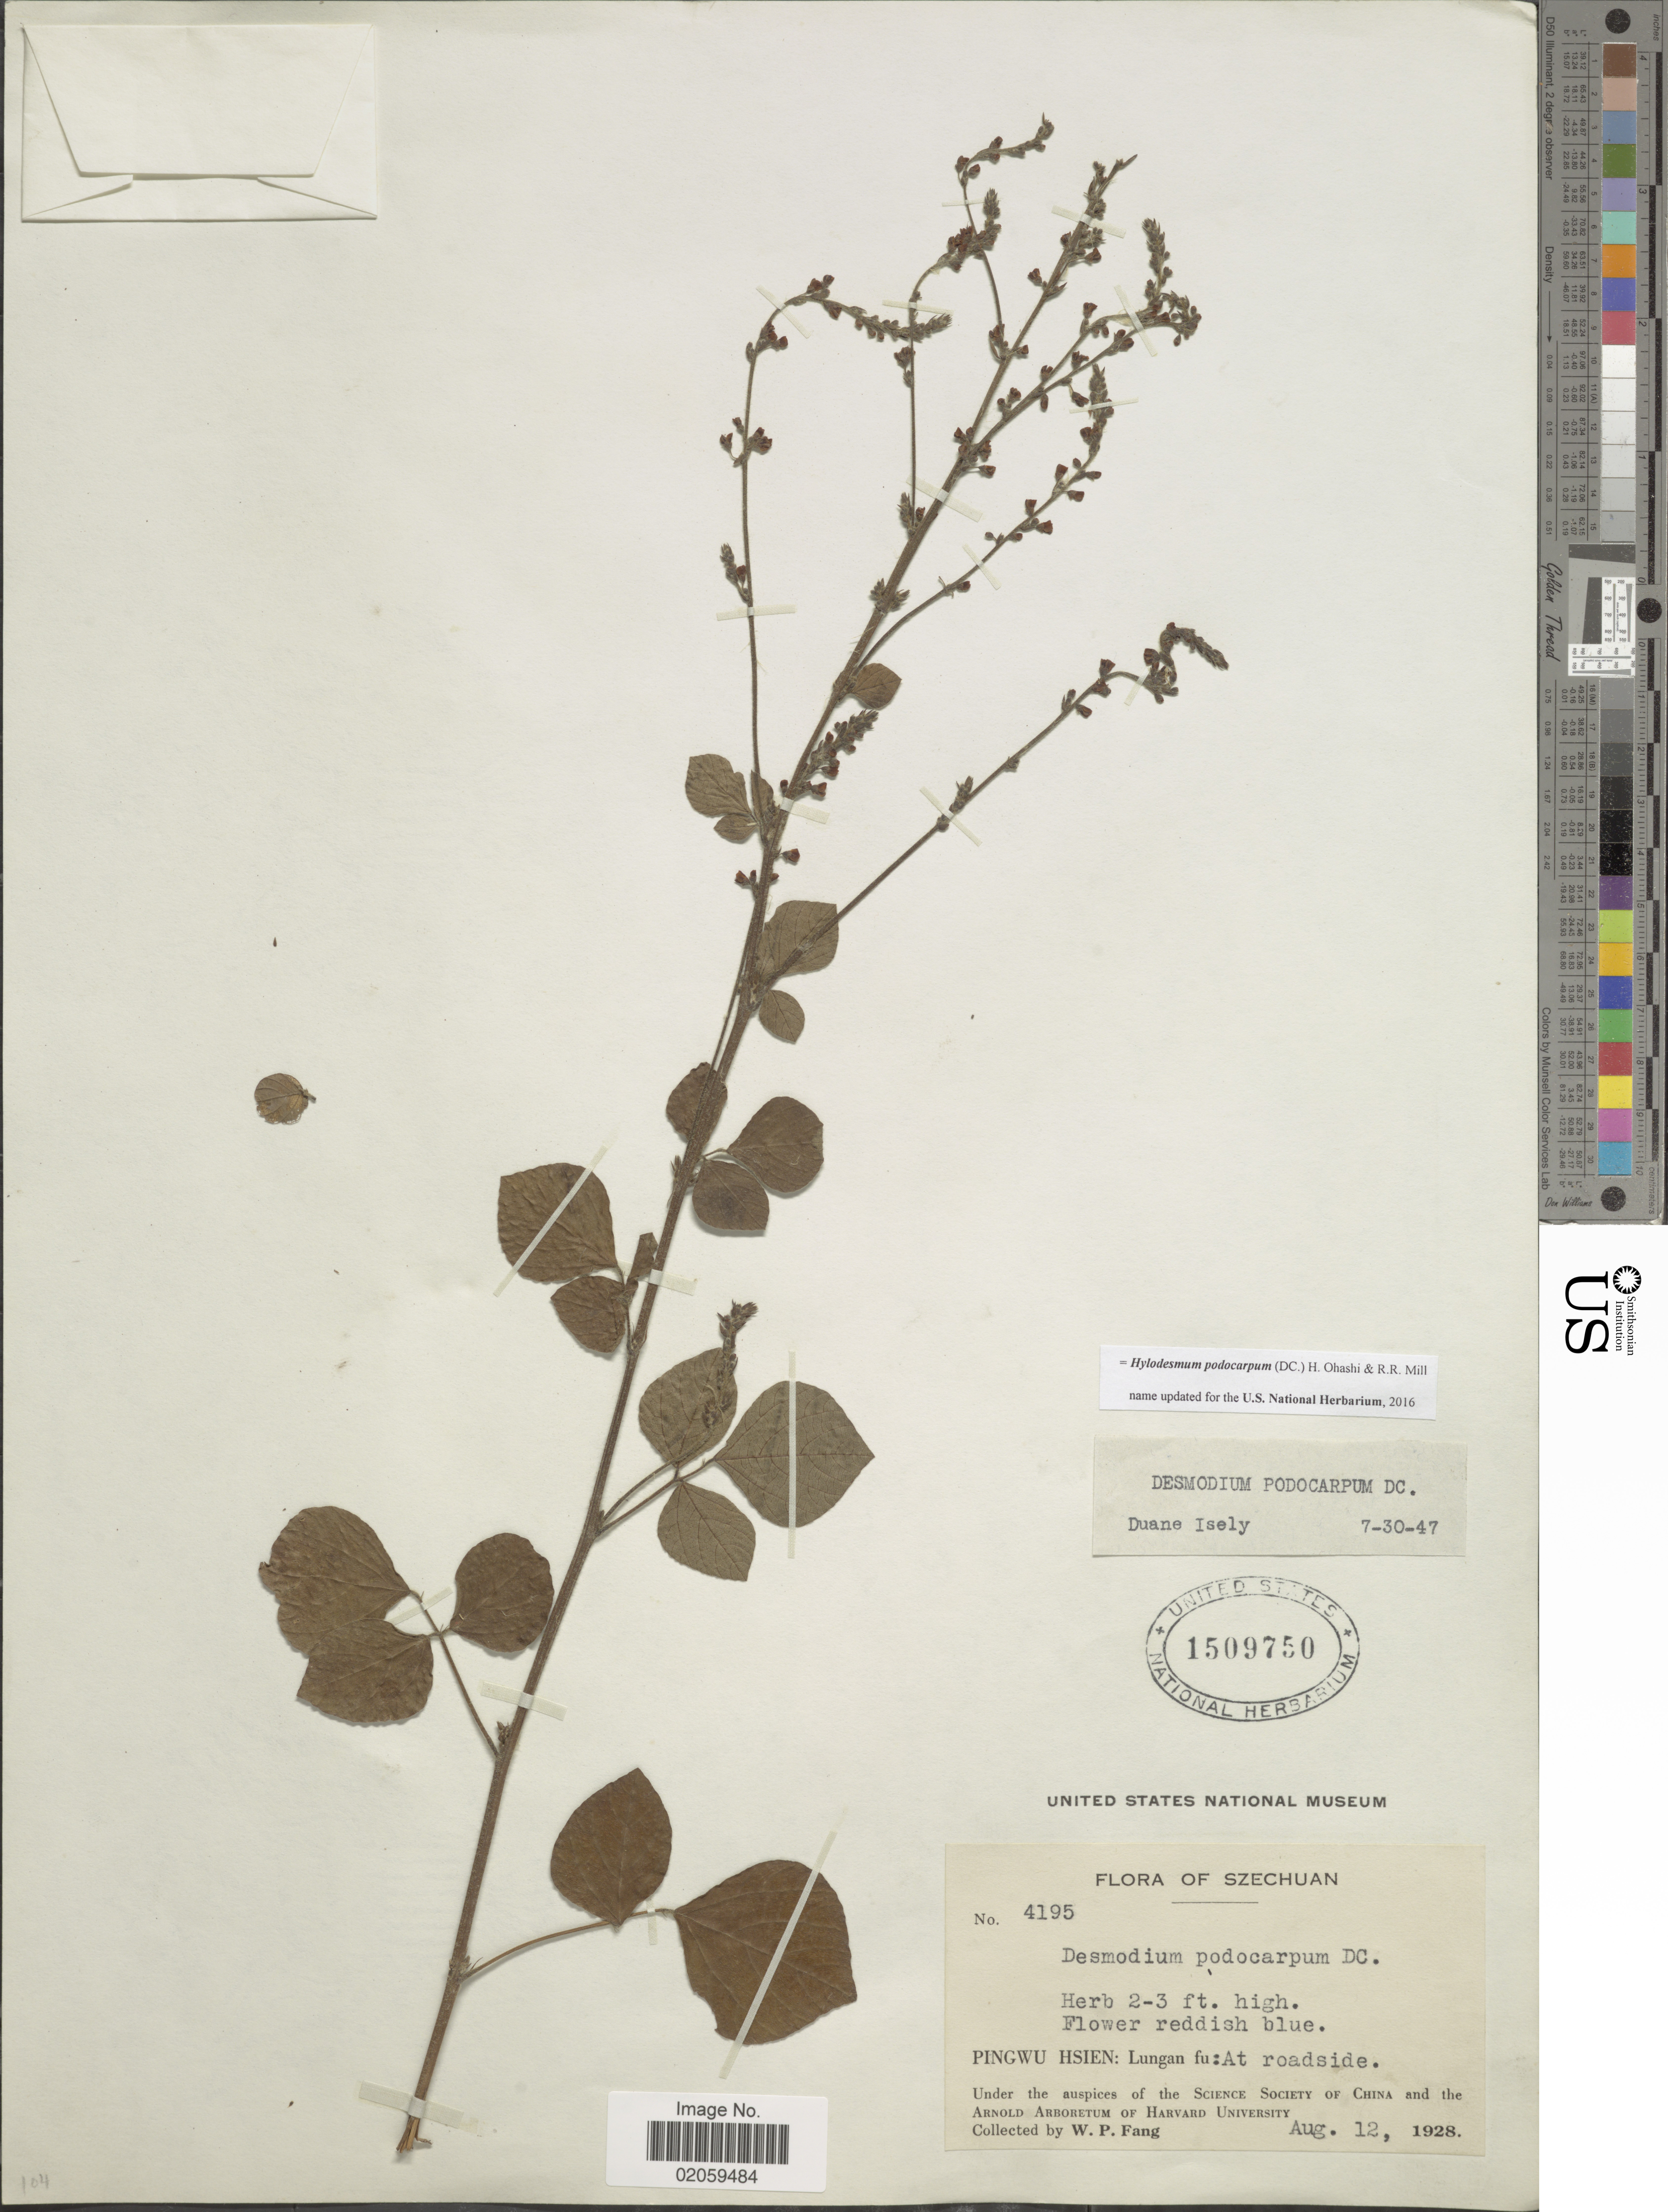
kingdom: Plantae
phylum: Tracheophyta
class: Magnoliopsida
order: Fabales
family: Fabaceae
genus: Hylodesmum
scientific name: Hylodesmum podocarpum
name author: (DC.) H. Ohashi & R.R. Mill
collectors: W. P. Fang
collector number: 4195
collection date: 1928-08-12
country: China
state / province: Sichuan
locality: Szechuan, Pingwu Hsien, Lungan fu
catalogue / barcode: US 1509750